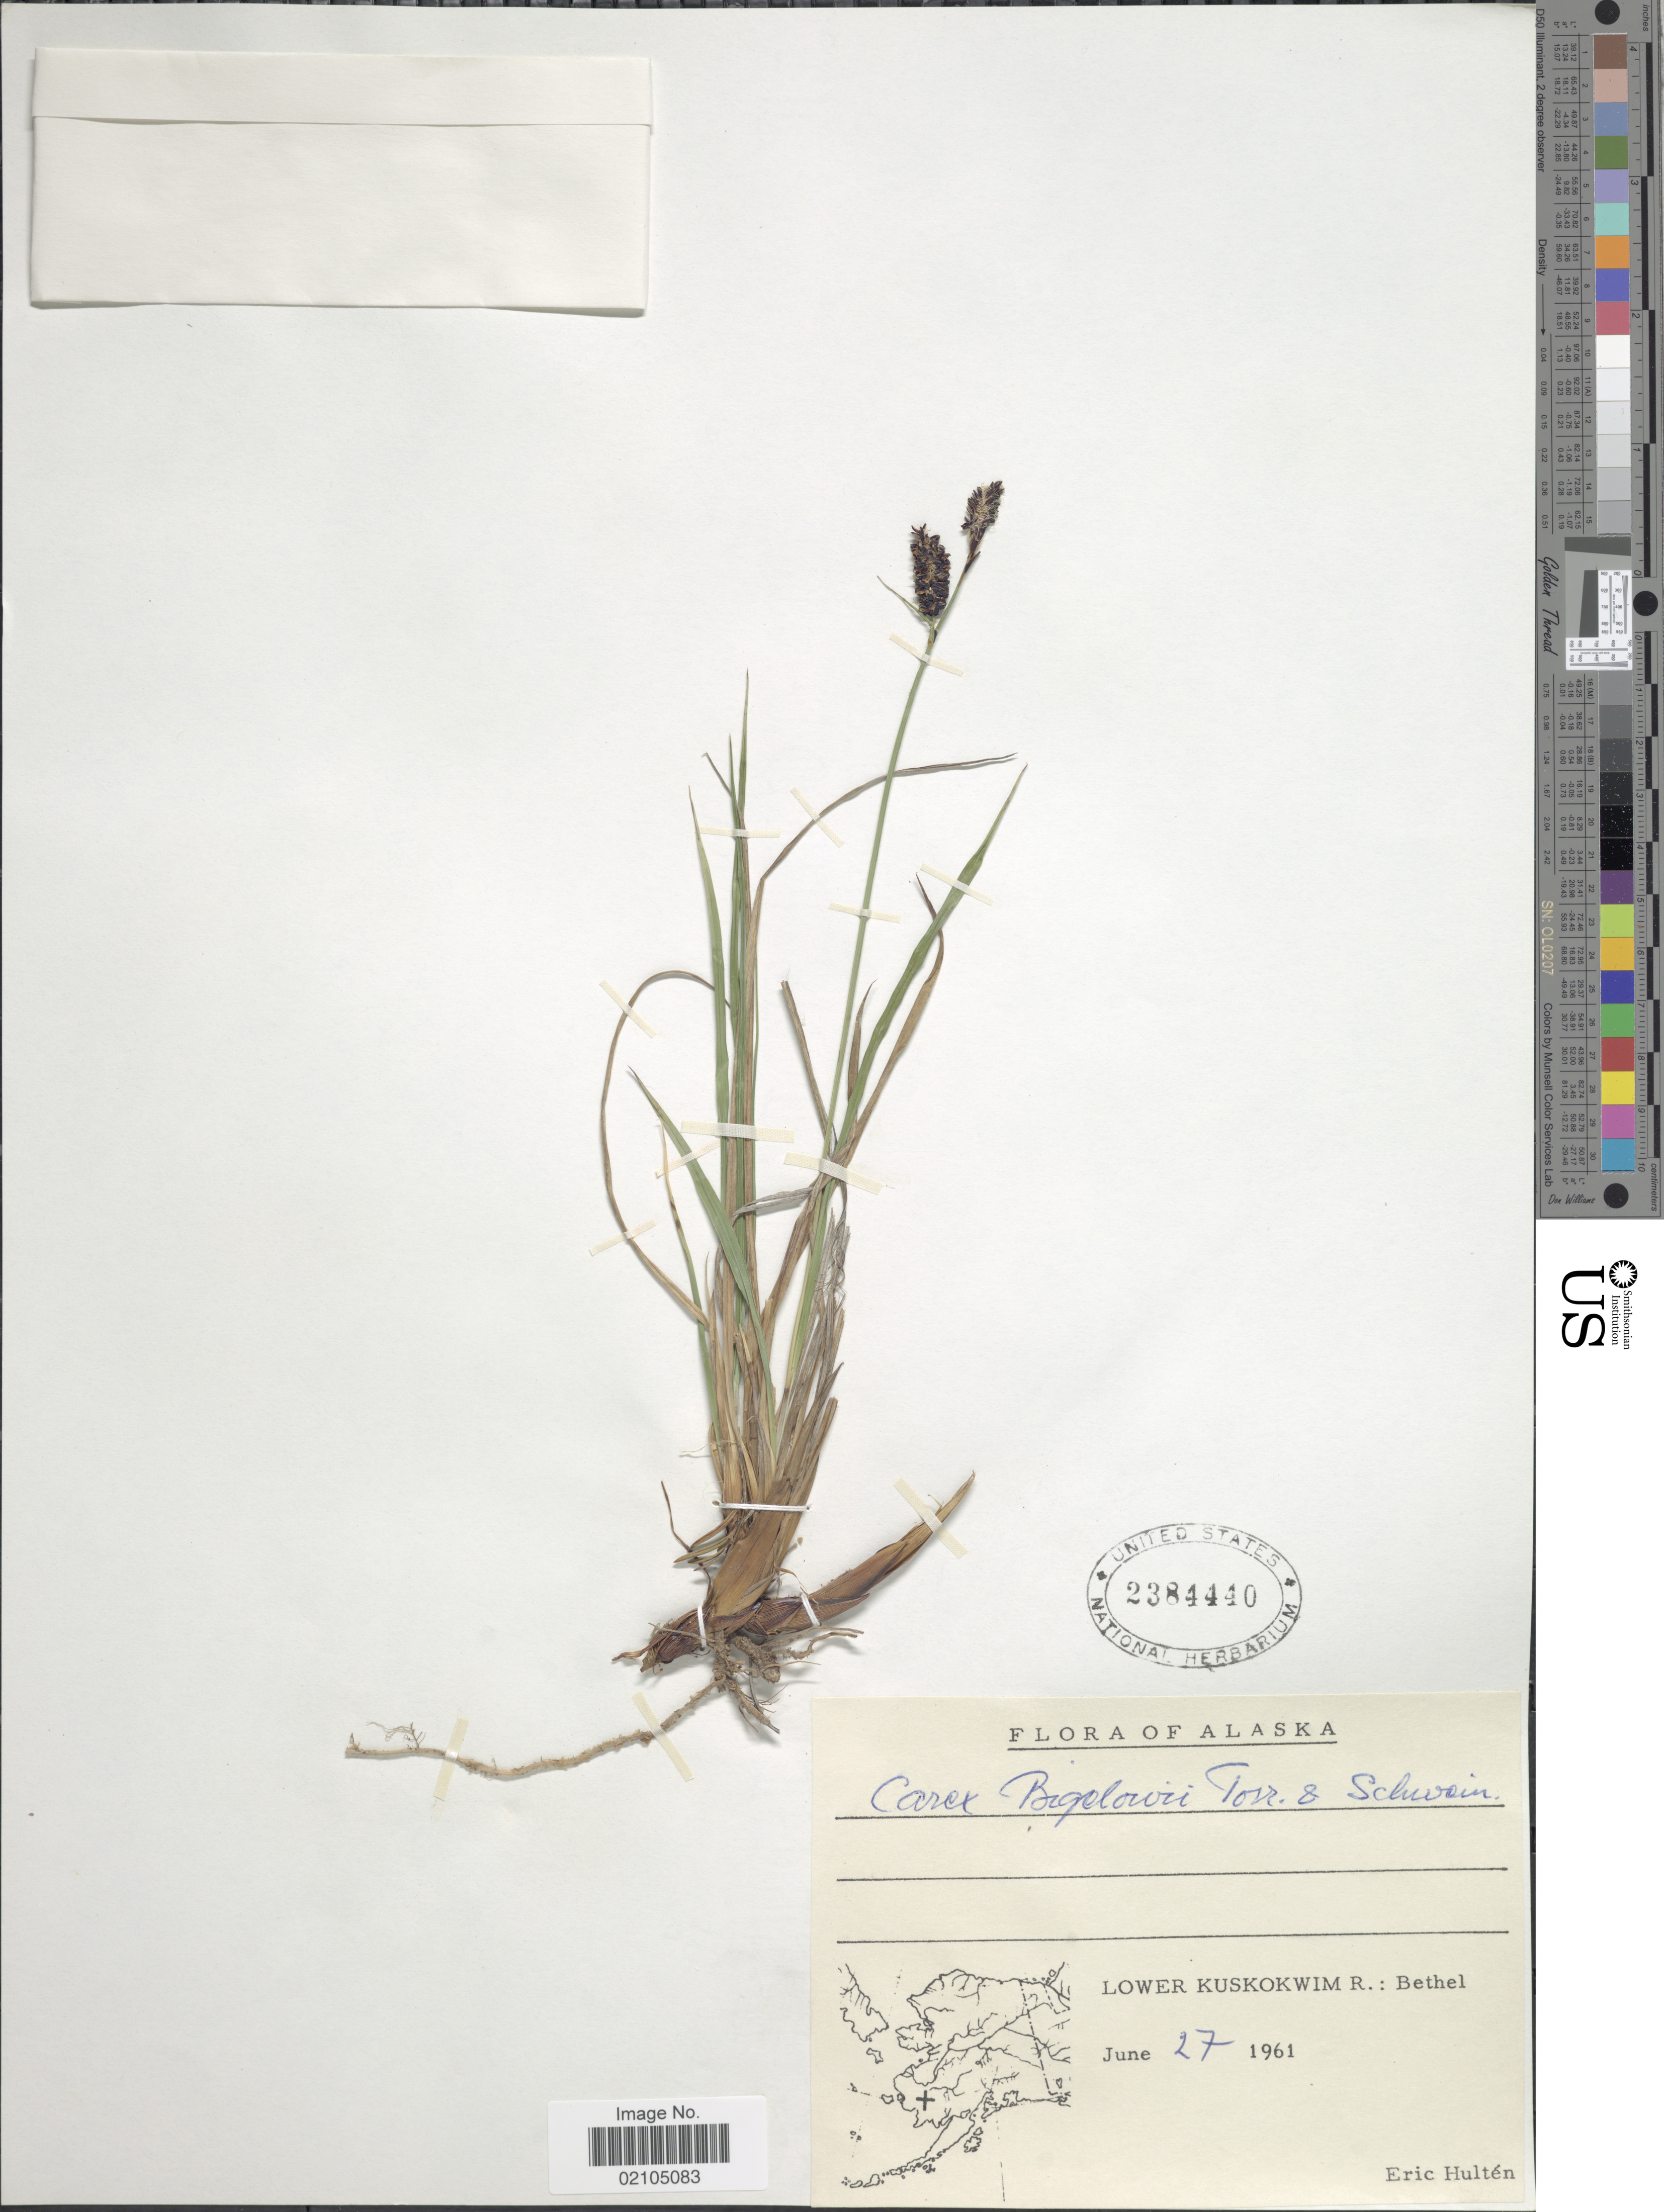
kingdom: Plantae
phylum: Tracheophyta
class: Liliopsida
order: Poales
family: Cyperaceae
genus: Carex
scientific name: Carex bigelowii subsp. lugens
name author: (Holm) T.V. Egorova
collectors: E. G. Hultén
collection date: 1961-06-27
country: United States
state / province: Alaska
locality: Lower Kuskolwim R.: Bethel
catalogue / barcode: US 2384440